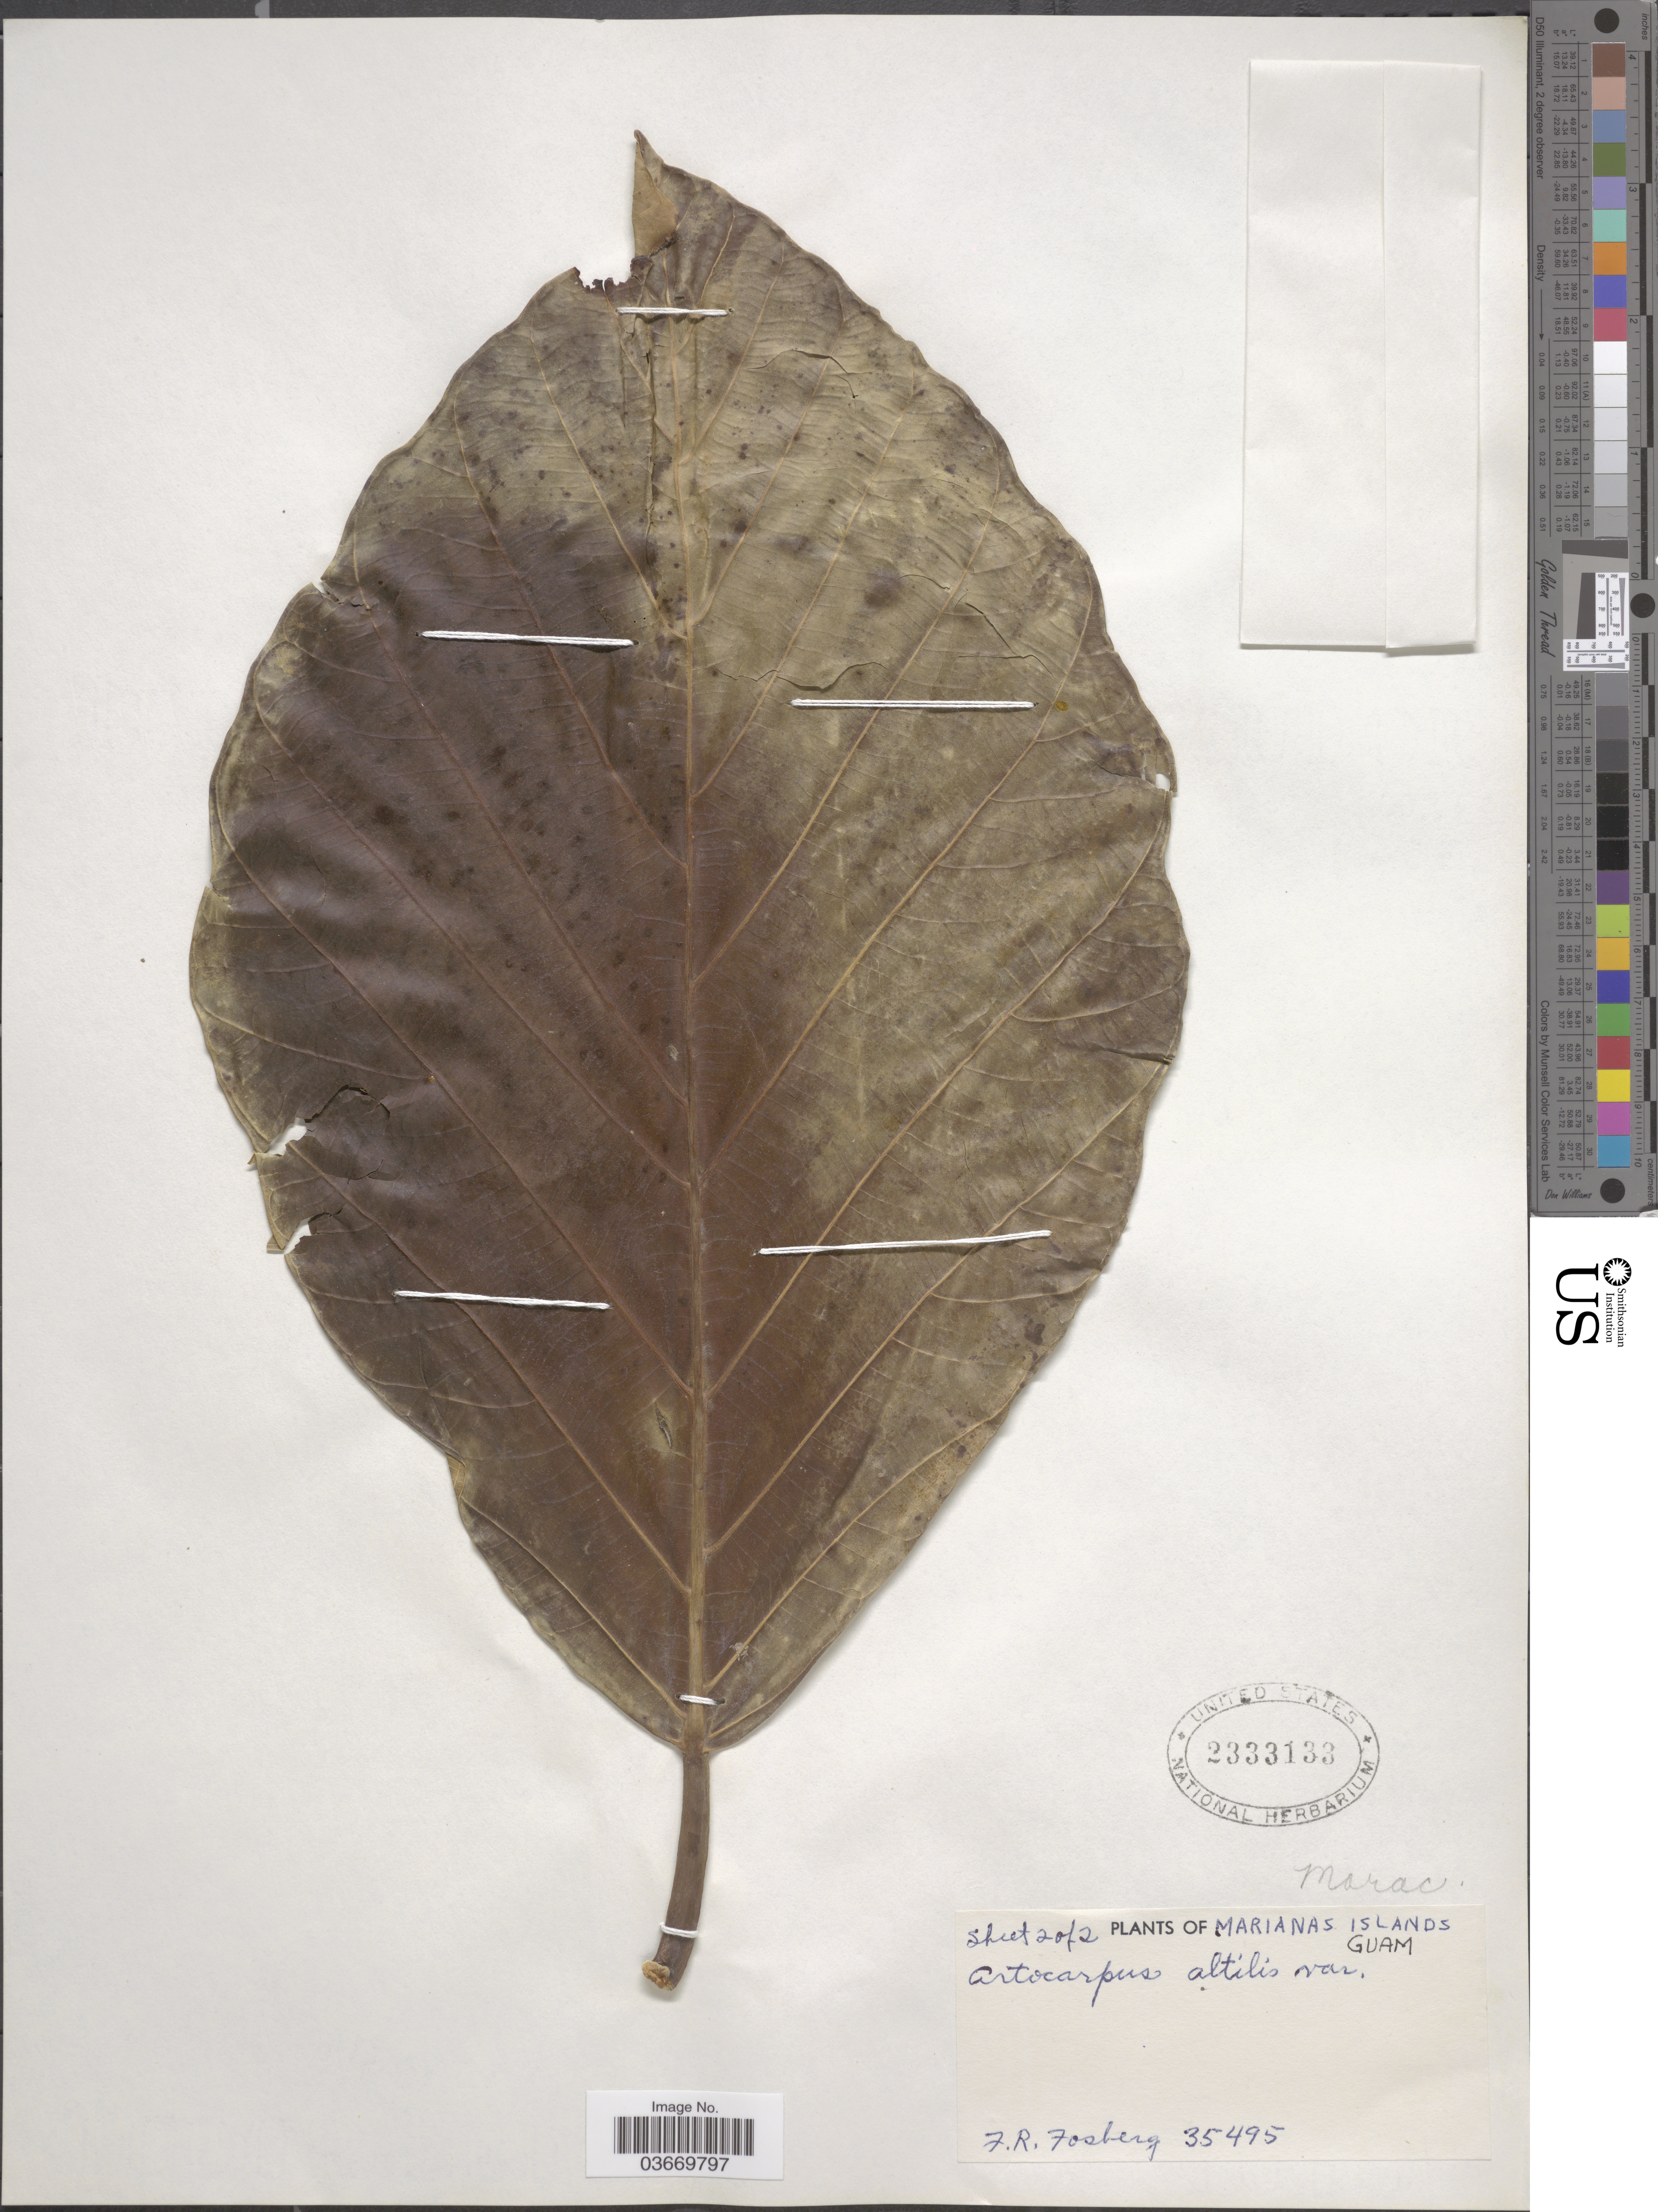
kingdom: Plantae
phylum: Tracheophyta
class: Magnoliopsida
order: Rosales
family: Moraceae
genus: Artocarpus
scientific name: Artocarpus mariannensis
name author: Trécul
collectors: F. R. Fosberg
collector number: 35495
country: Guam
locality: Marianas Islands.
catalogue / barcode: US 2333133